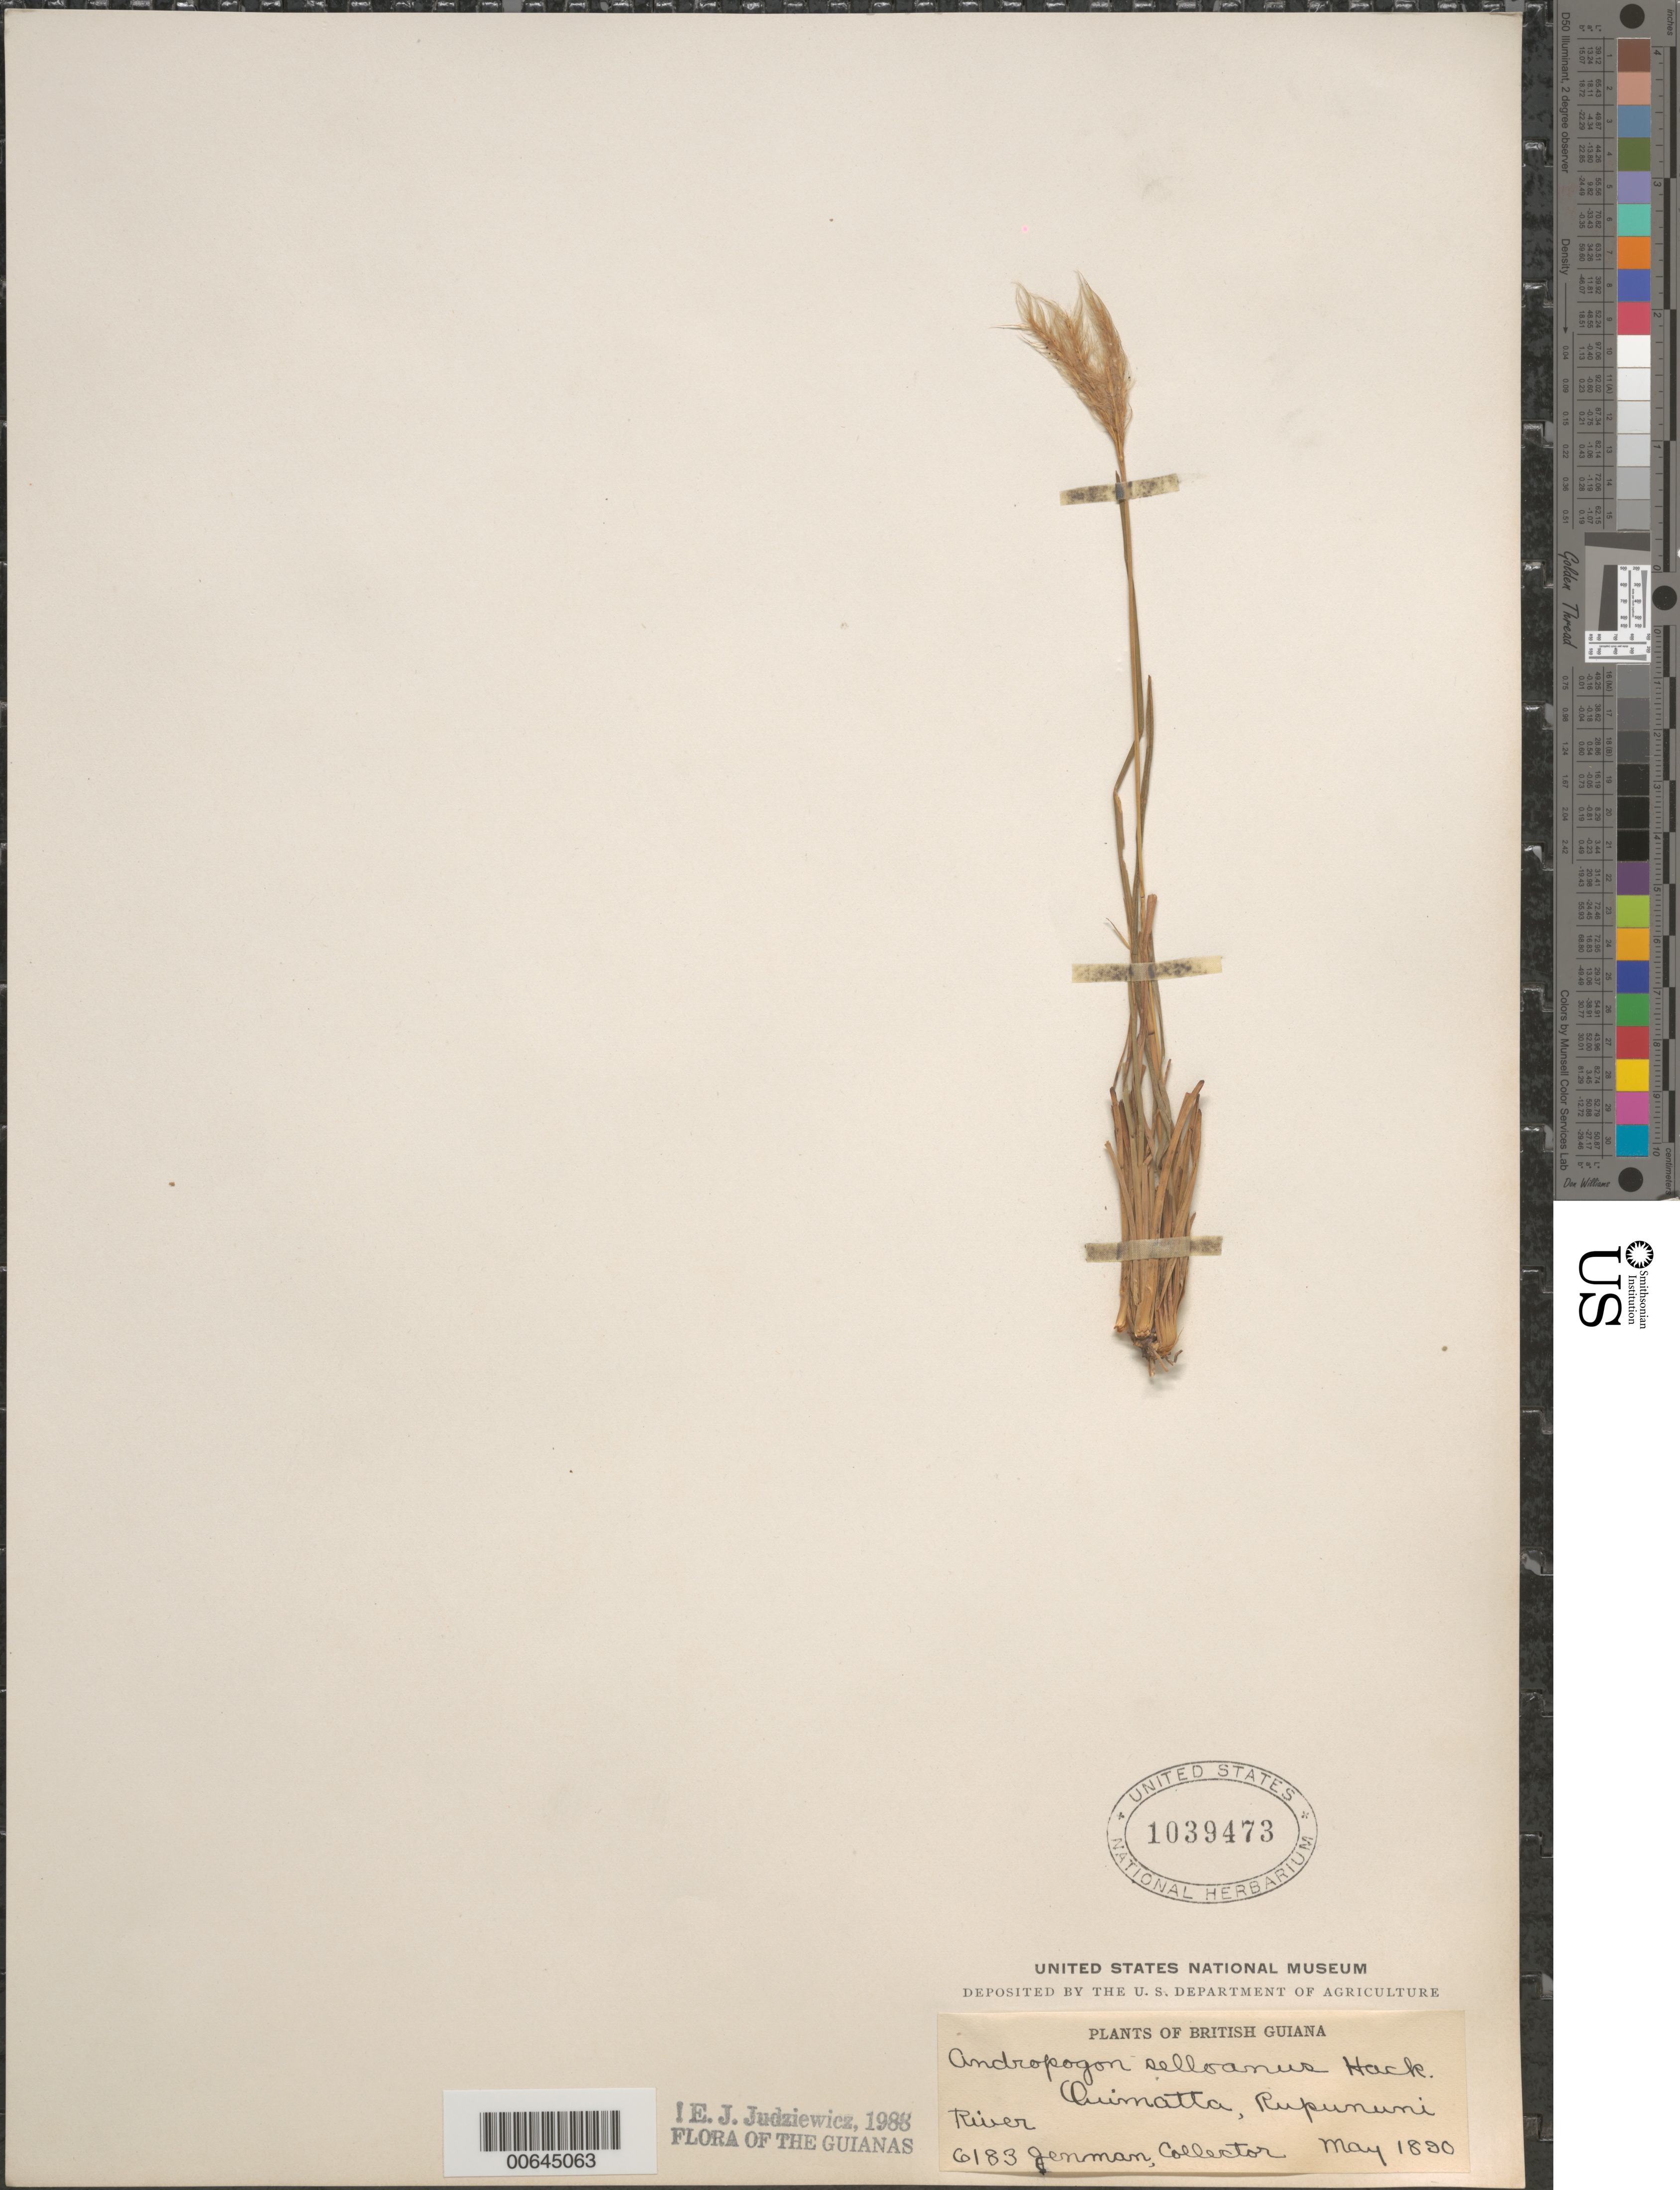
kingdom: Plantae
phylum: Tracheophyta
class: Liliopsida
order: Poales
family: Poaceae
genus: Andropogon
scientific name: Andropogon selloanus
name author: (Hack.) Hack.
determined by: Judziewicz, E. J.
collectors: G. S. Jenman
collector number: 6183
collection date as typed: May 1890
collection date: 1890-05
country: Guyana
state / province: U. Takutu-U. Essequibo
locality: Quimatta, Rupununi River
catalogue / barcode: US 1039473